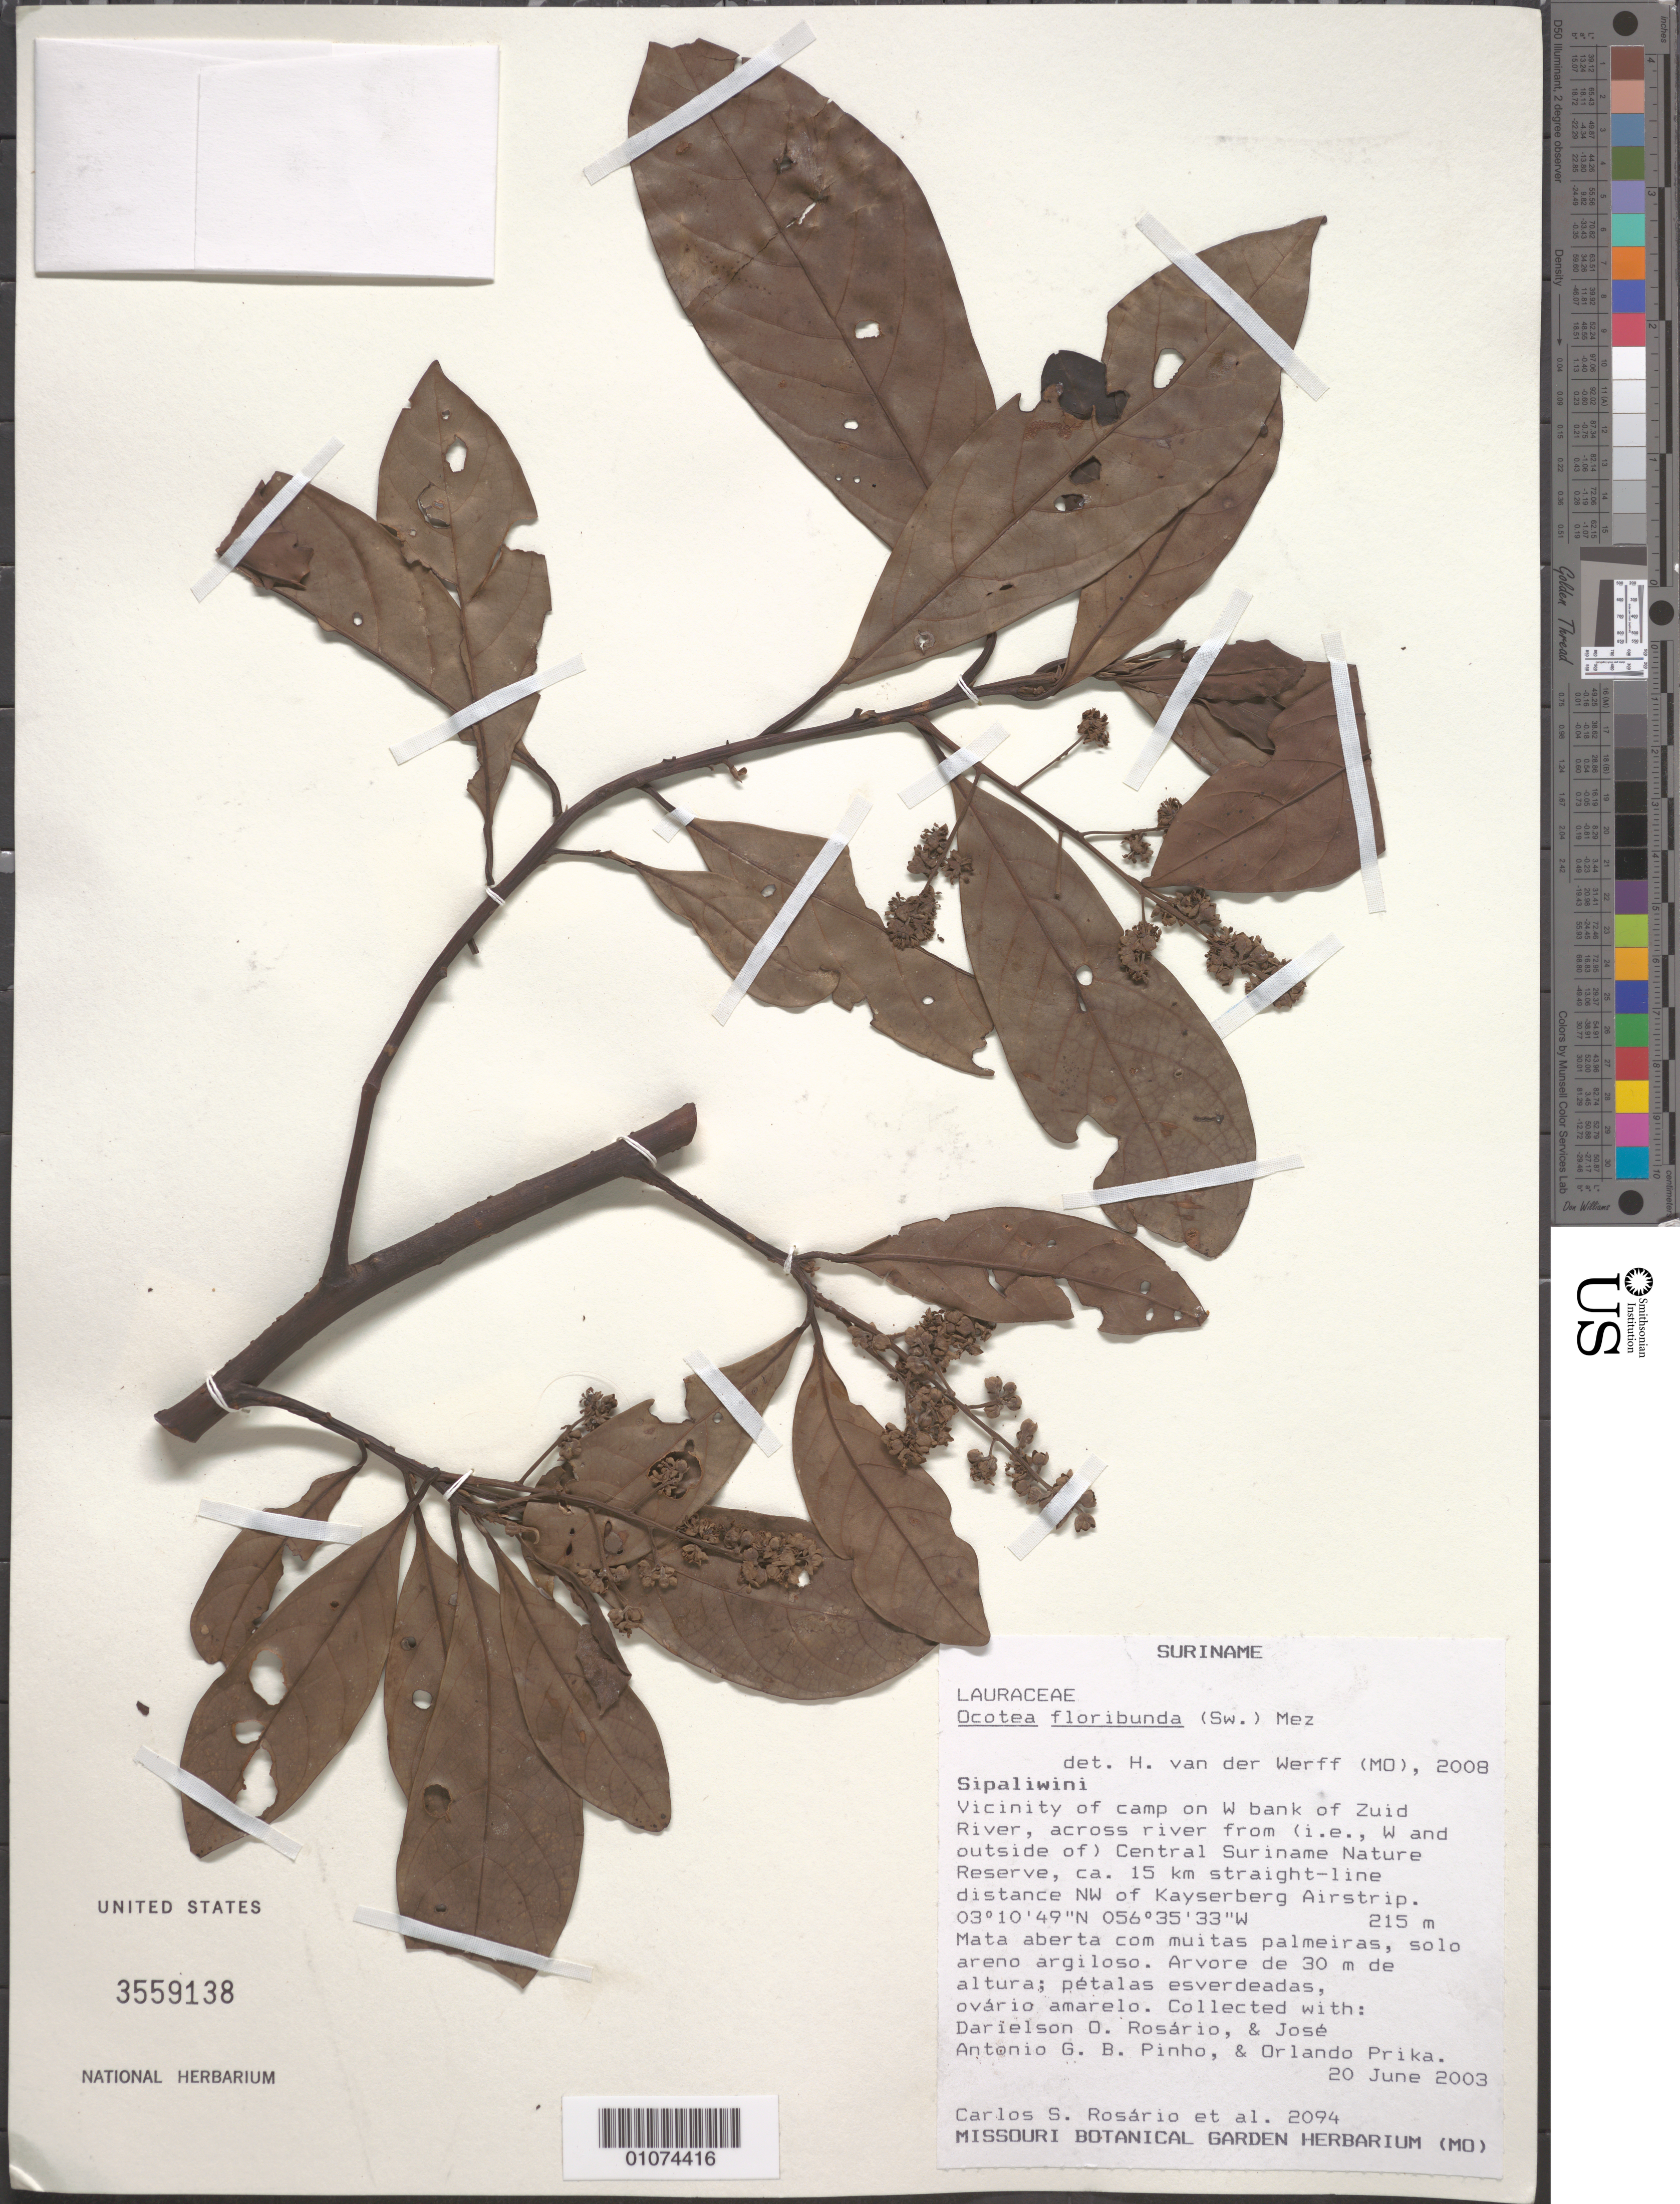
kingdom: Plantae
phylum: Tracheophyta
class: Magnoliopsida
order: Laurales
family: Lauraceae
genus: Ocotea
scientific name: Ocotea floribunda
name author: (Sw.) Mez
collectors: C. S. Rosário & et al.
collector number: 2094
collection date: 2003-06-20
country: Suriname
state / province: Sipaliwini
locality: Vicinity of camp on W bank of Zuid River, across river from (i.e., W and outside of) Central Suriname Nature Reserve, ca. 15 km straight-line distance NW of Kayserberg Airstrip.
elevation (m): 215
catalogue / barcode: US 3559138